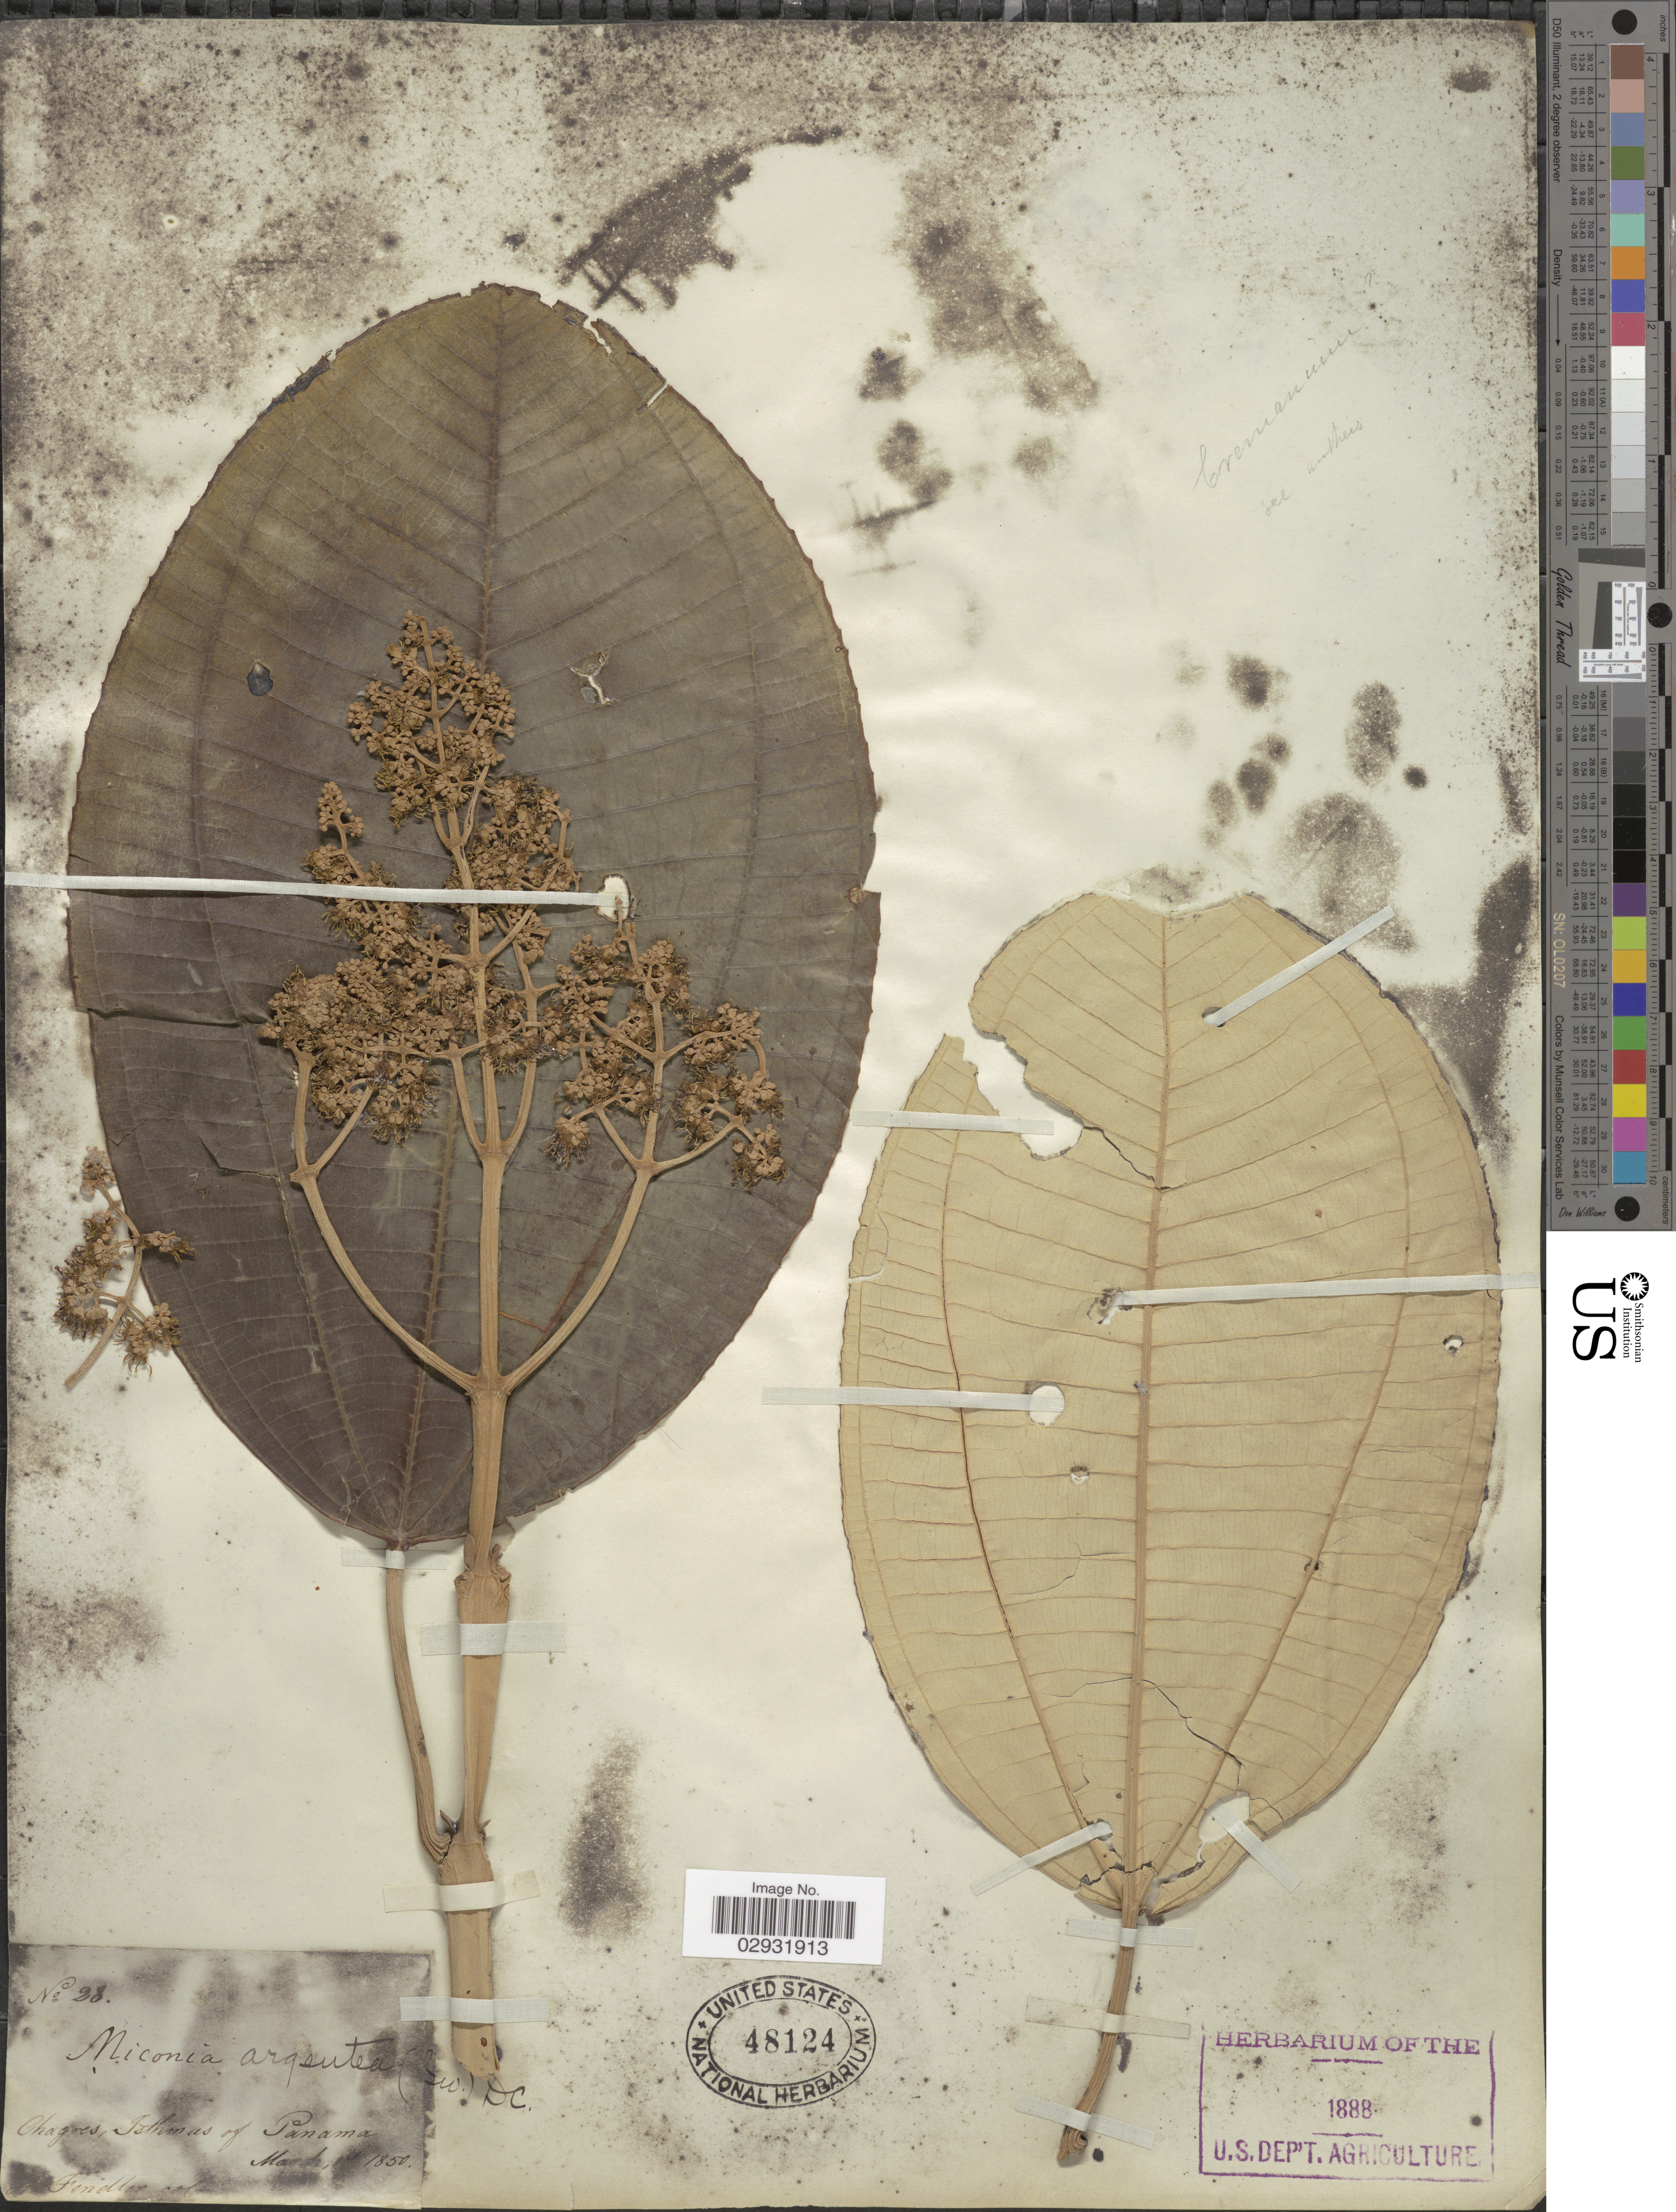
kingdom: Plantae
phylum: Tracheophyta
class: Magnoliopsida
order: Myrtales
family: Melastomataceae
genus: Miconia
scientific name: Miconia argentea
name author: (Sw.) DC.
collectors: A. Fendler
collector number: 28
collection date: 1850-03-01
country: Panama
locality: Chagres, Isthmus of Panama.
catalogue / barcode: US 48124